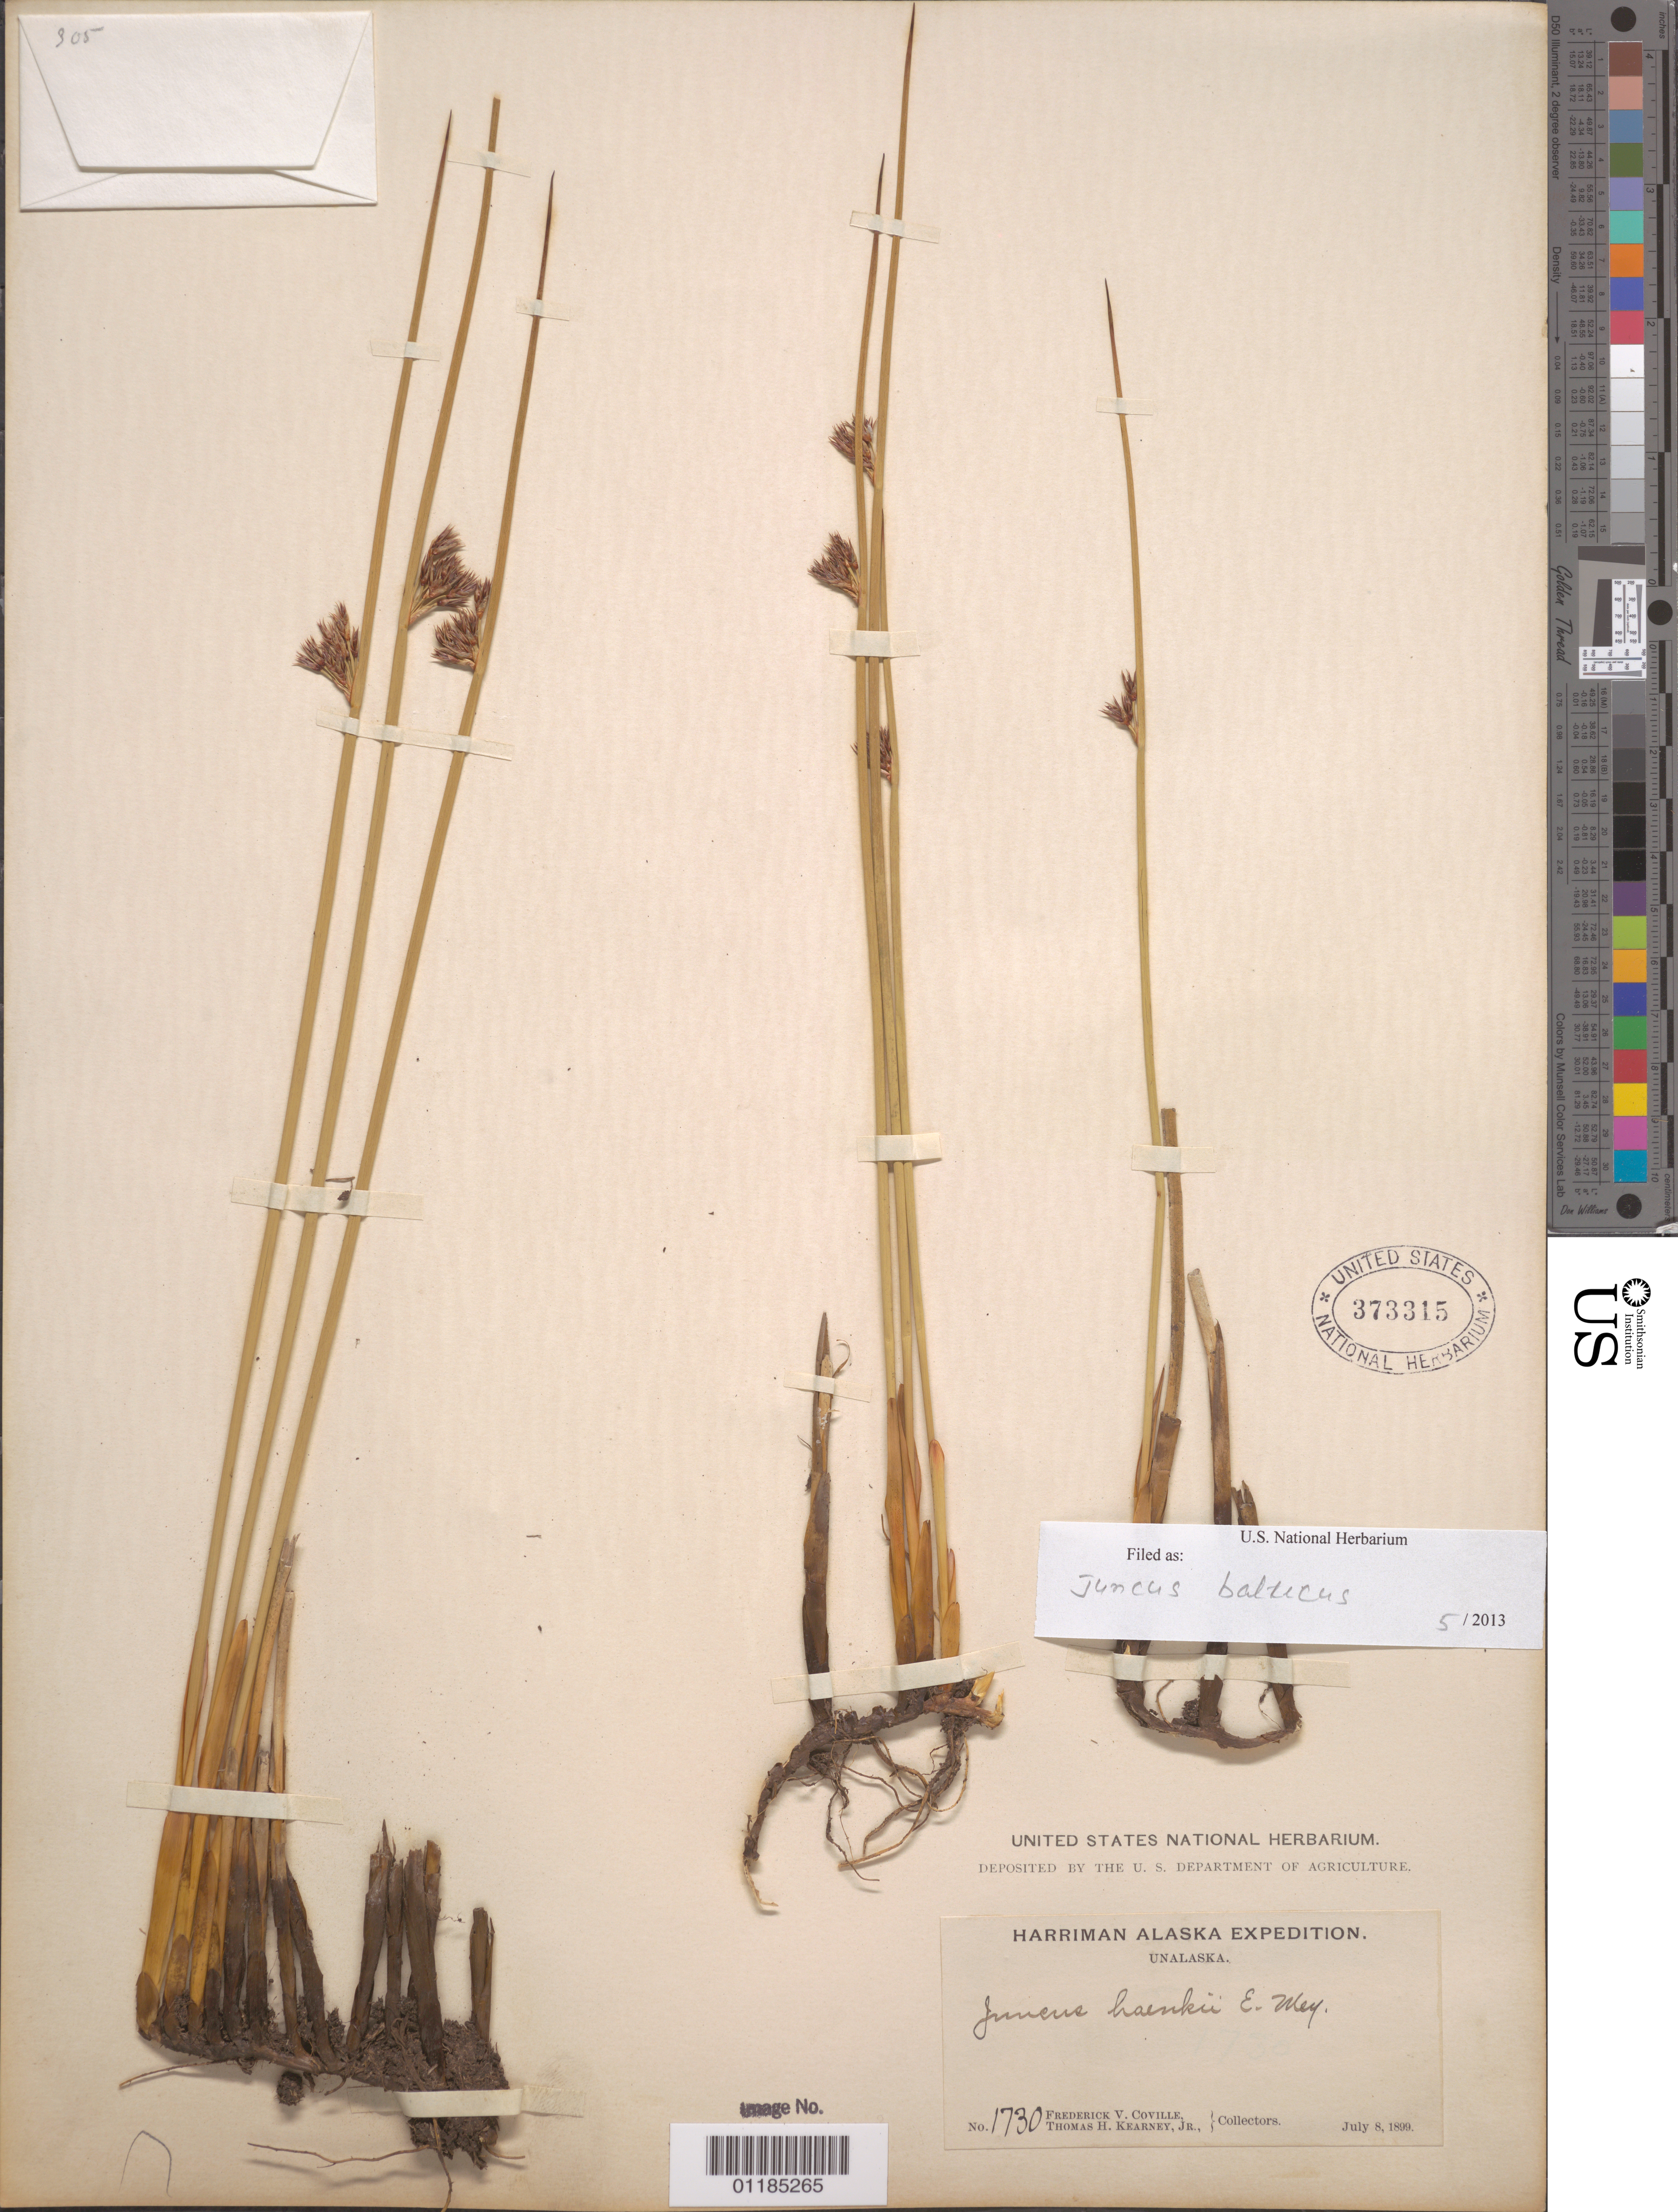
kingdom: Plantae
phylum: Tracheophyta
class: Liliopsida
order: Poales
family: Juncaceae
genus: Juncus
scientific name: Juncus balticus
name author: Willd.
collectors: F. V. Coville & T. H. Kearney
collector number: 1730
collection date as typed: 08 Jul 1899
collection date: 1899-07-08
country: United States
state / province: Alaska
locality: Unalaska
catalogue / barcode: US 373315